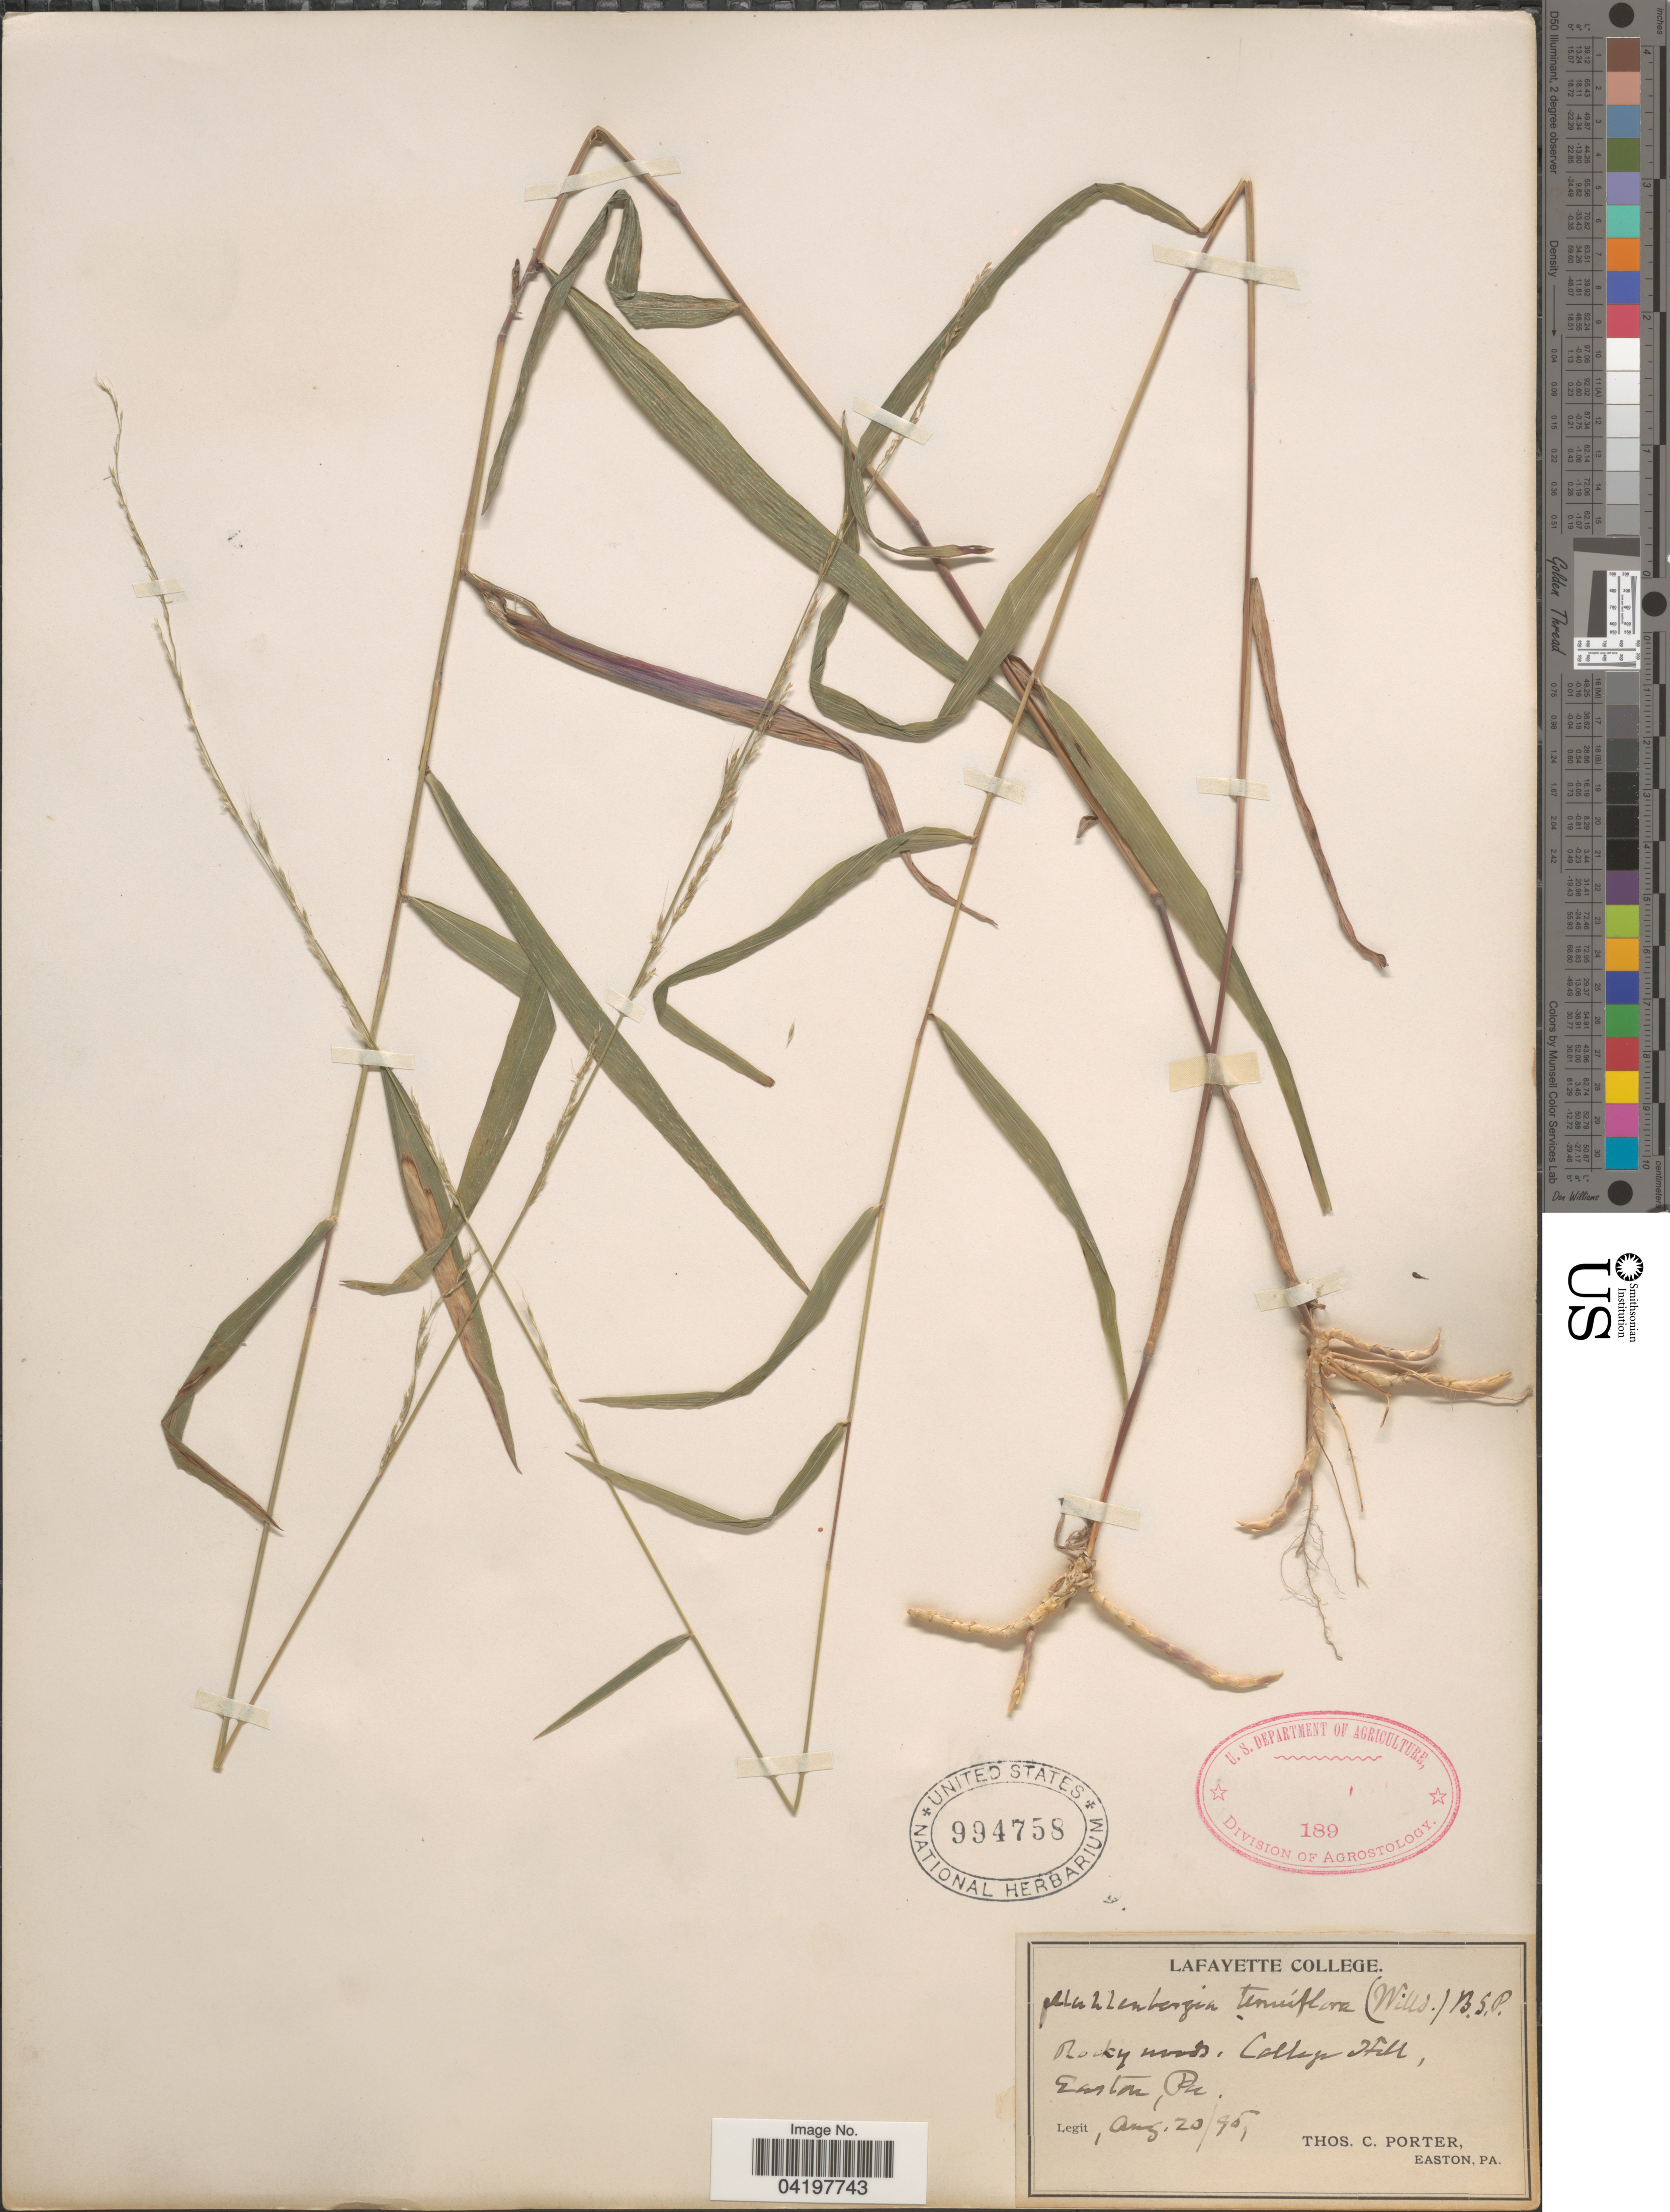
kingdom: Plantae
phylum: Tracheophyta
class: Liliopsida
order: Poales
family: Poaceae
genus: Muhlenbergia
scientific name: Muhlenbergia tenuiflora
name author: (Willd.) Britton, Stearns & Poggenb.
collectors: T. Porter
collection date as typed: Transcribed d/m/y: 20/8/95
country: United States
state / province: Pennsylvania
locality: College Hill, Easton.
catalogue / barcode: US 994758